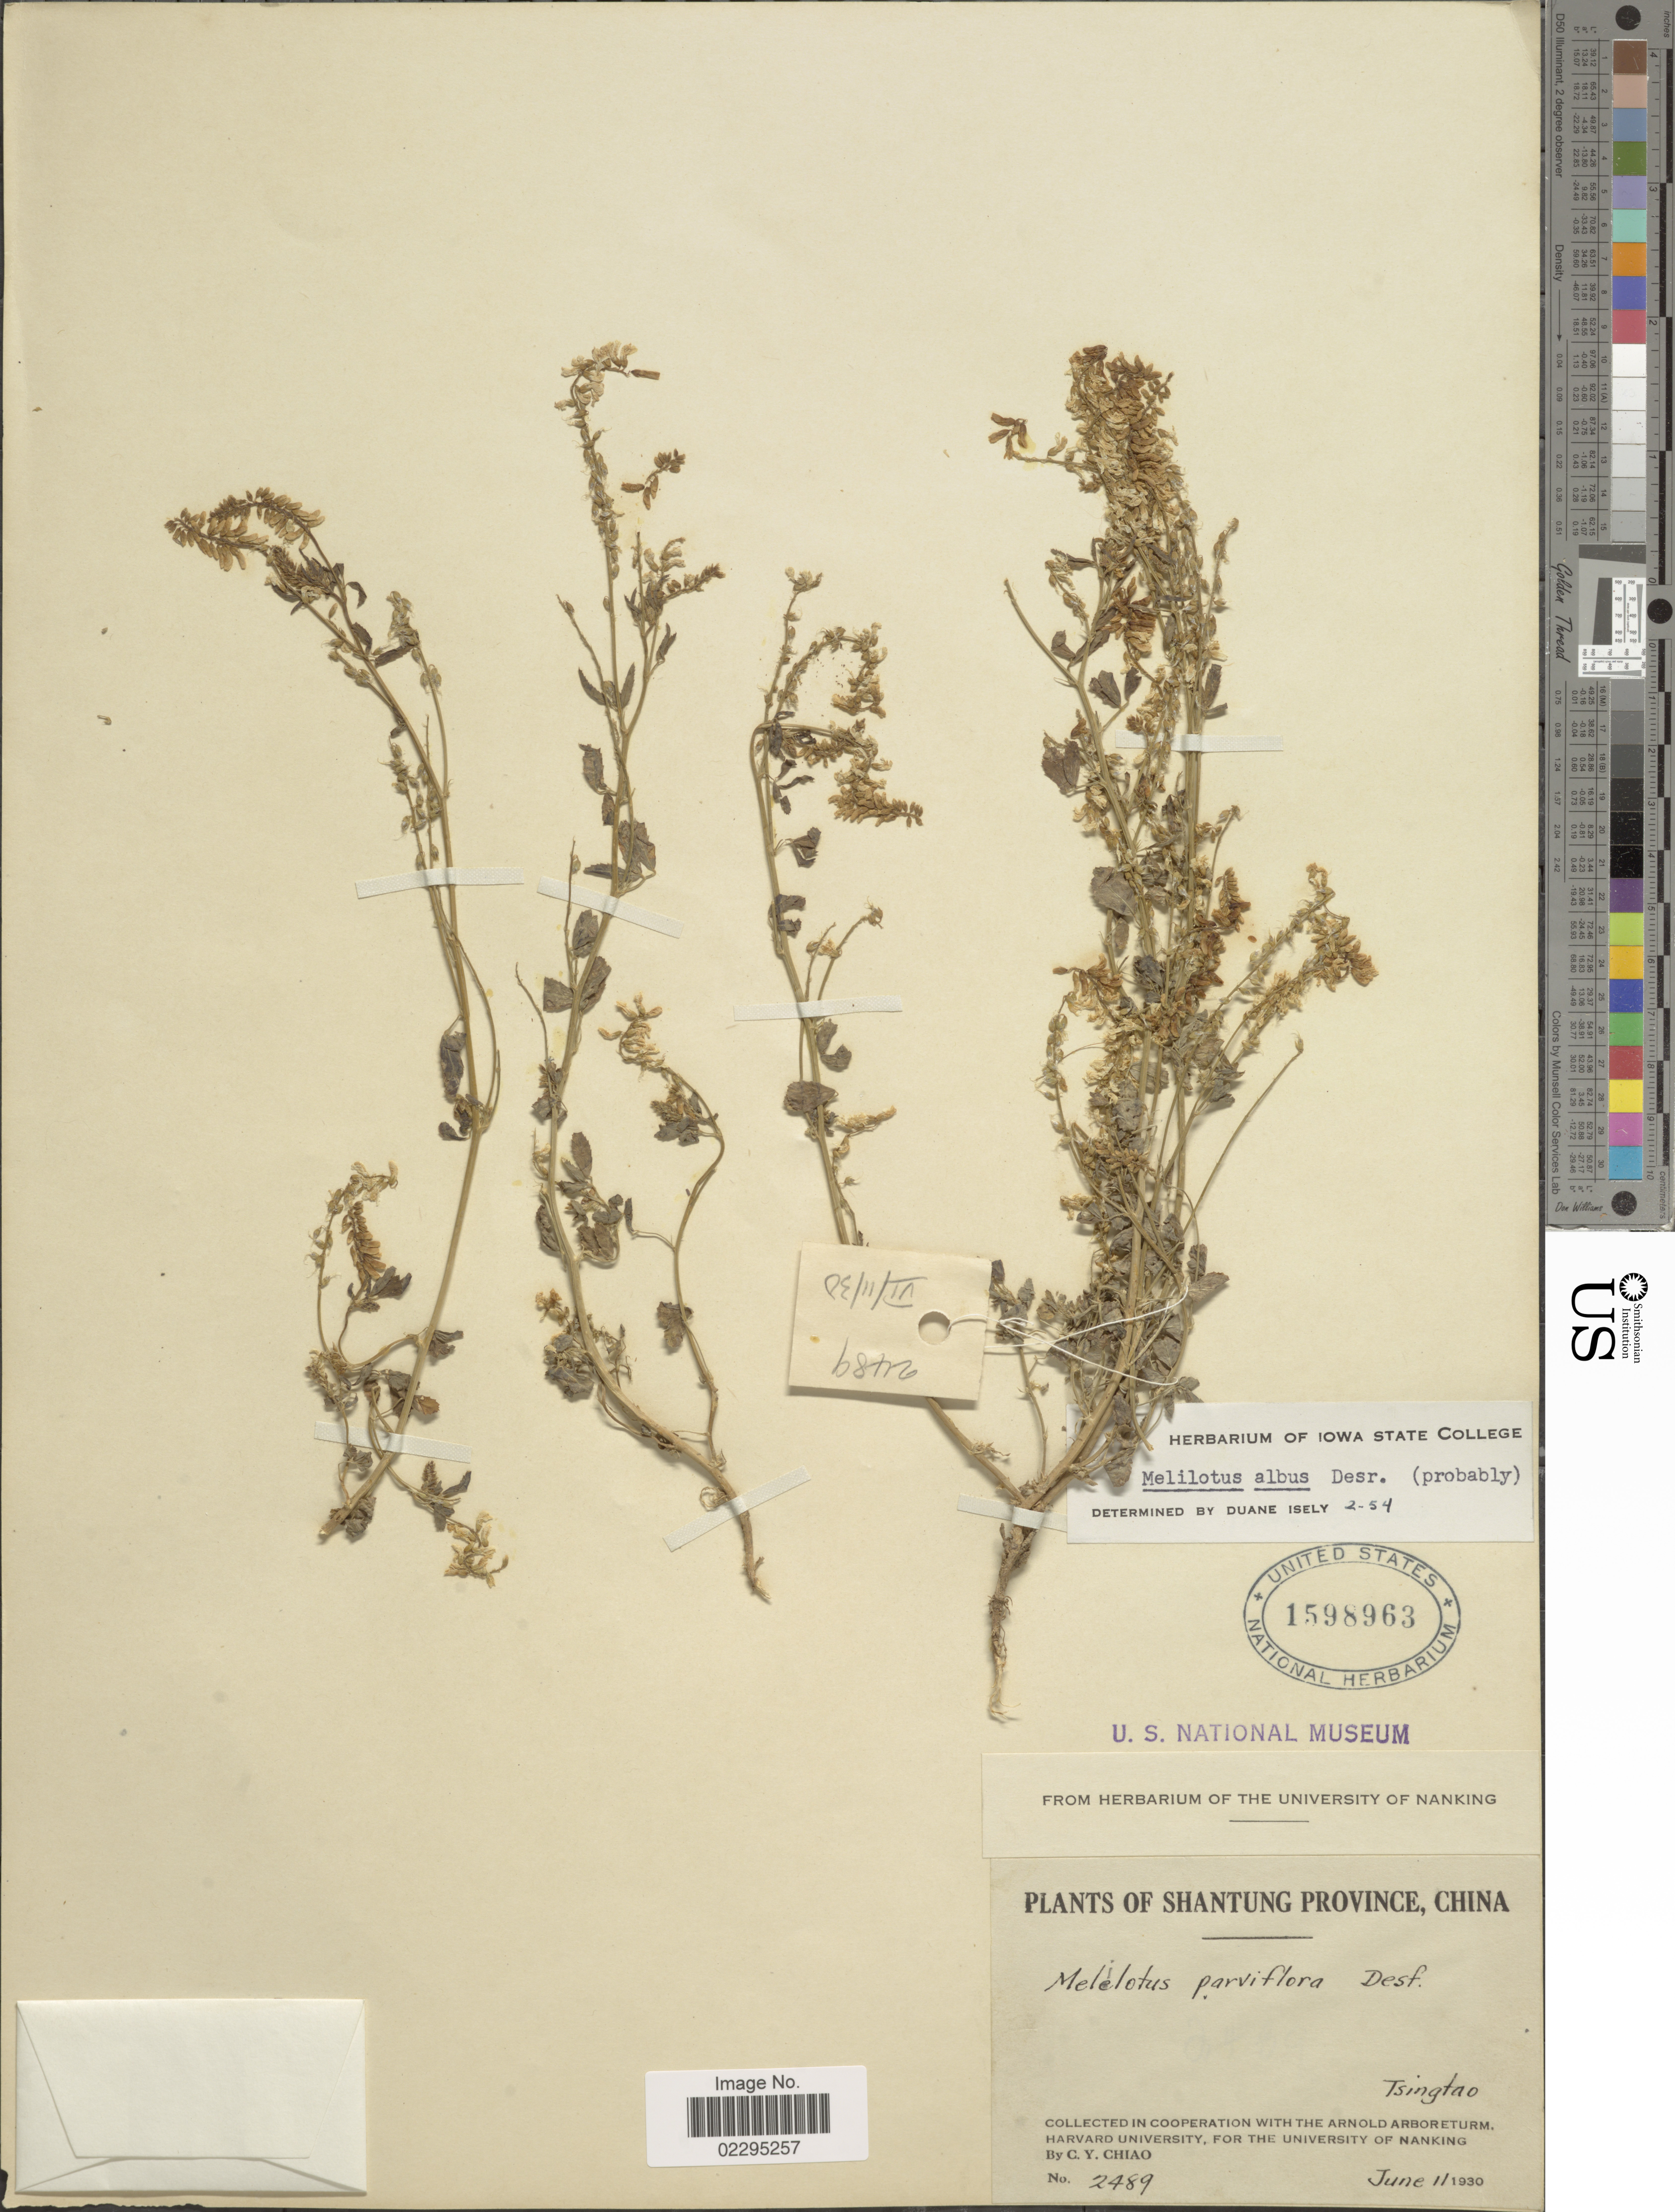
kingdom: Plantae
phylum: Tracheophyta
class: Magnoliopsida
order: Fabales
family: Fabaceae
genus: Melilotus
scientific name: Melilotus albus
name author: Medik.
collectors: C. Y. Chiao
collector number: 2489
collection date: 1930-06-11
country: China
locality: Shantung Province, China.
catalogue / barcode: US 1598963